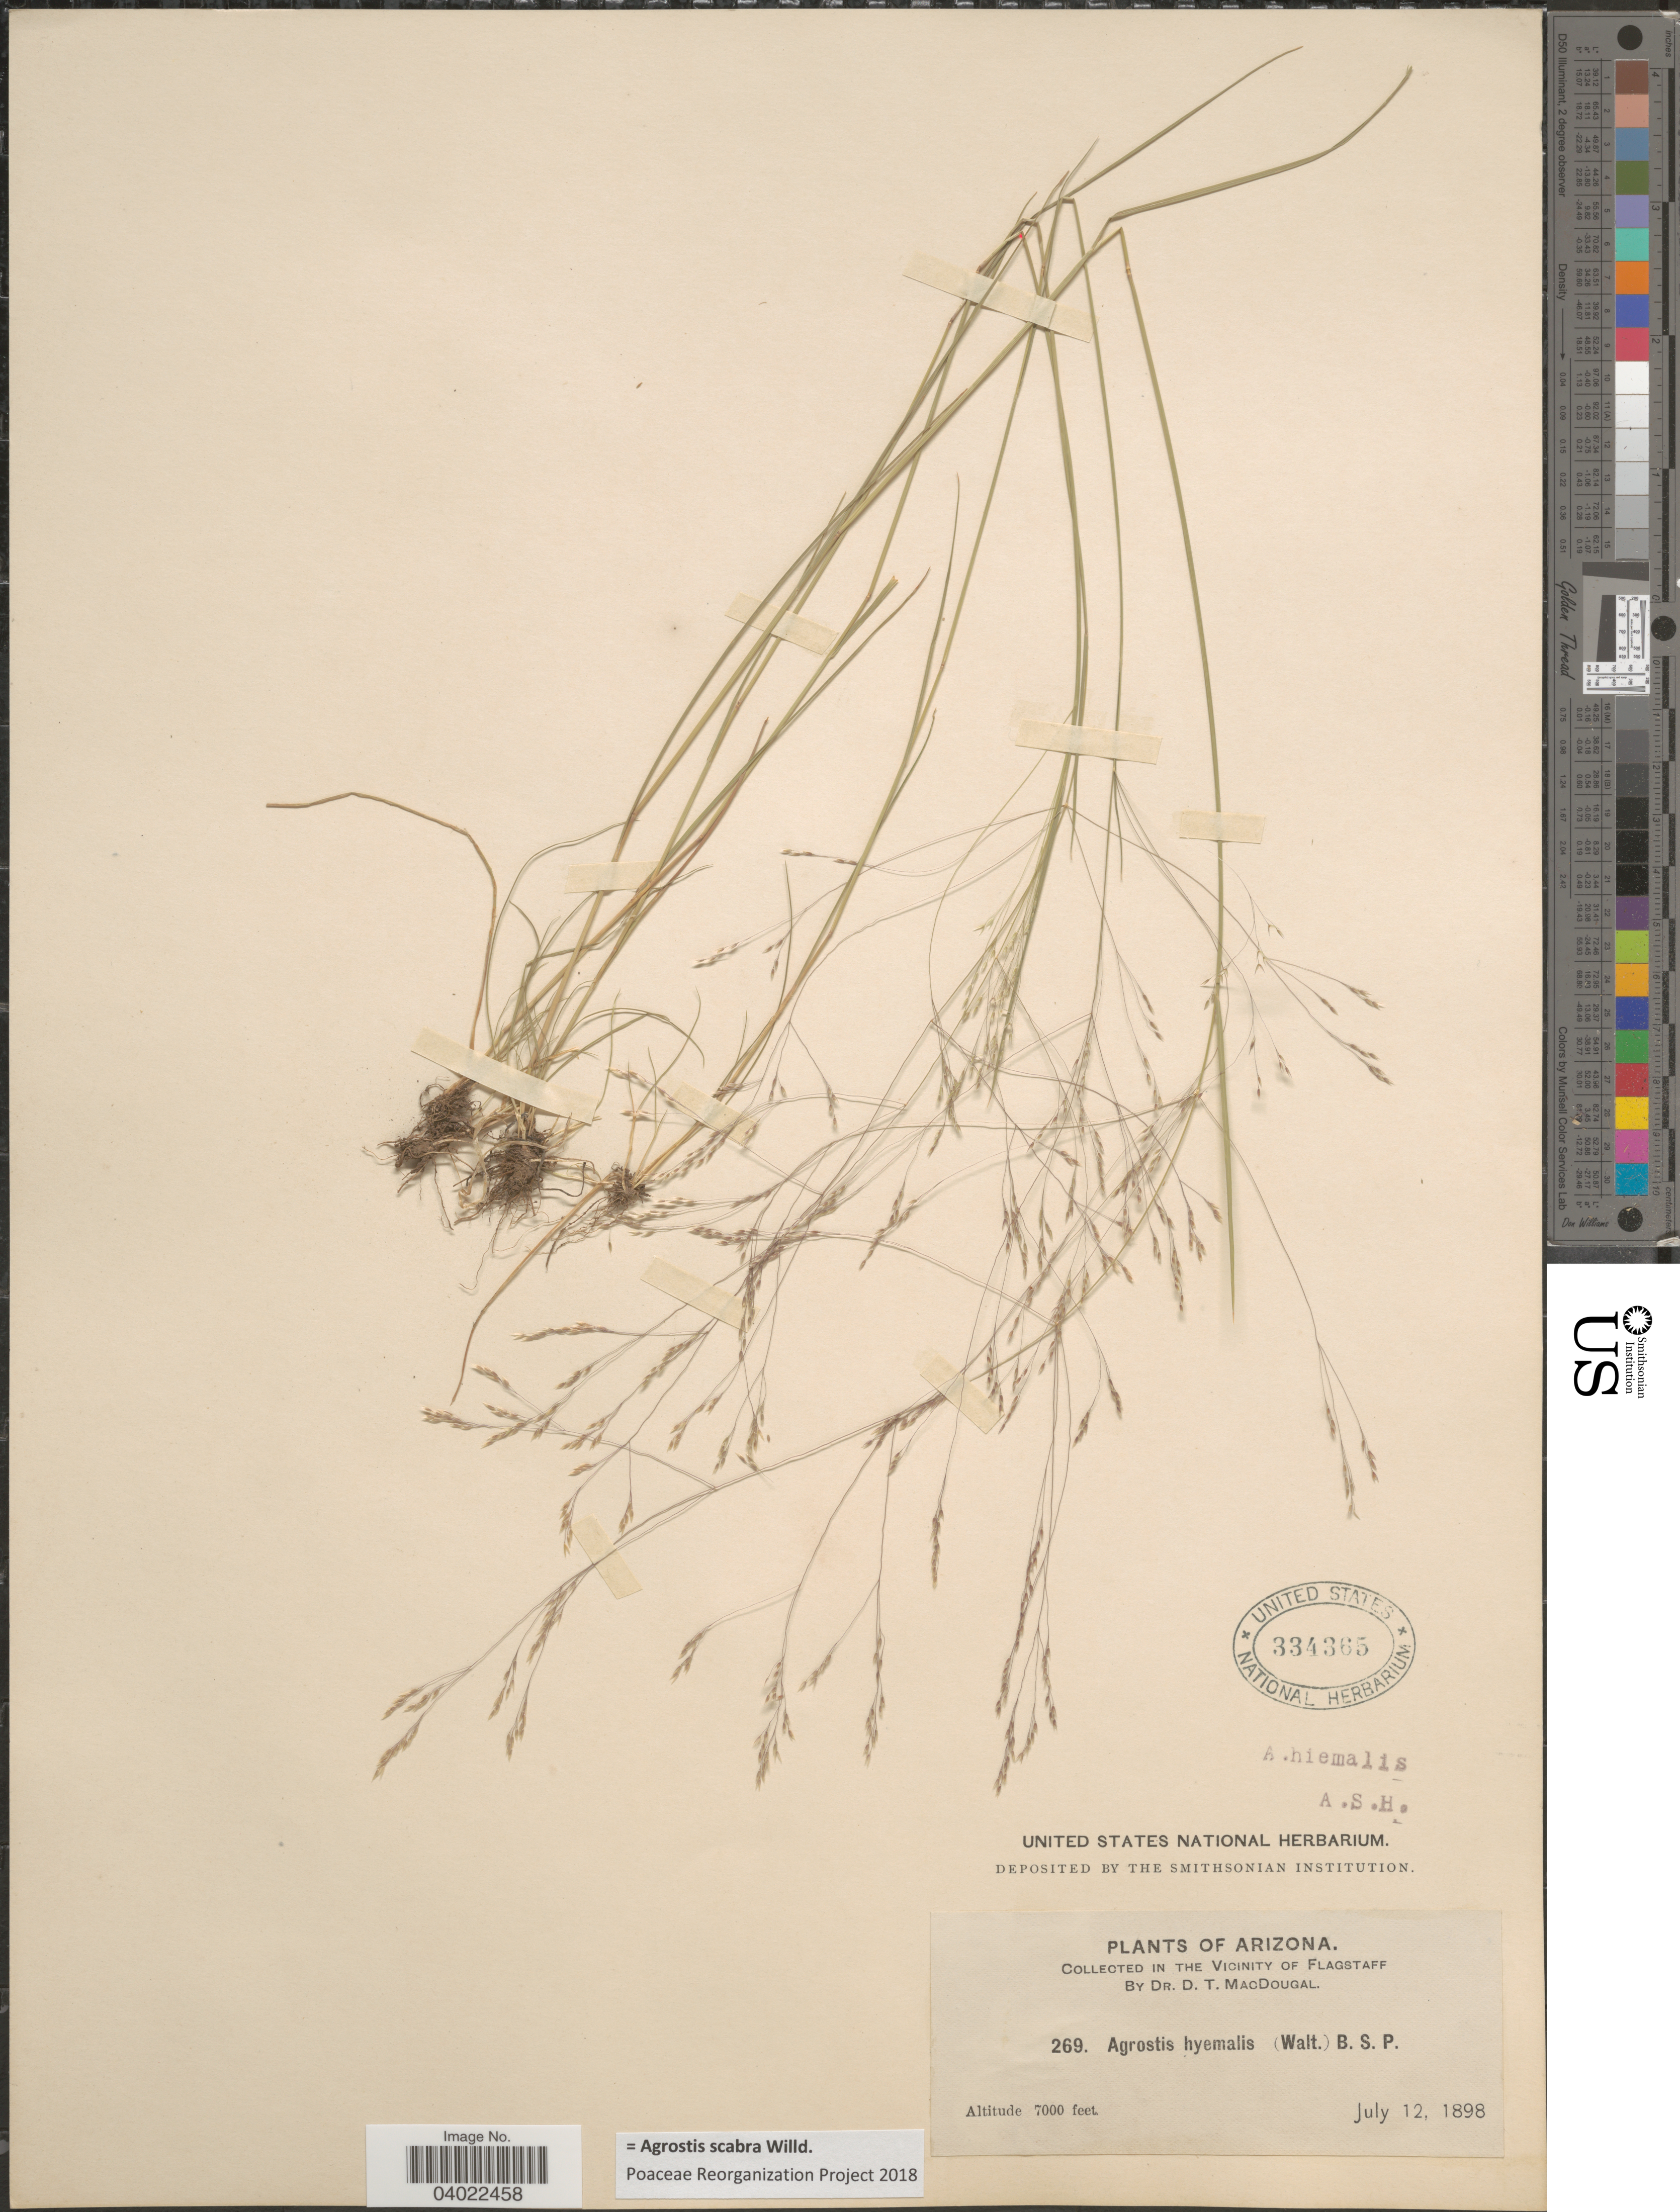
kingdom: Plantae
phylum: Tracheophyta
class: Liliopsida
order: Poales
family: Poaceae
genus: Agrostis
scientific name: Agrostis scabra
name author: Willd.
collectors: D. T. MacDougal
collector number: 269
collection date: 1898-07-12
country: United States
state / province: Arizona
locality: In the Vicinity of Flagstaff.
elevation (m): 2134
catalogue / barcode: US 334365